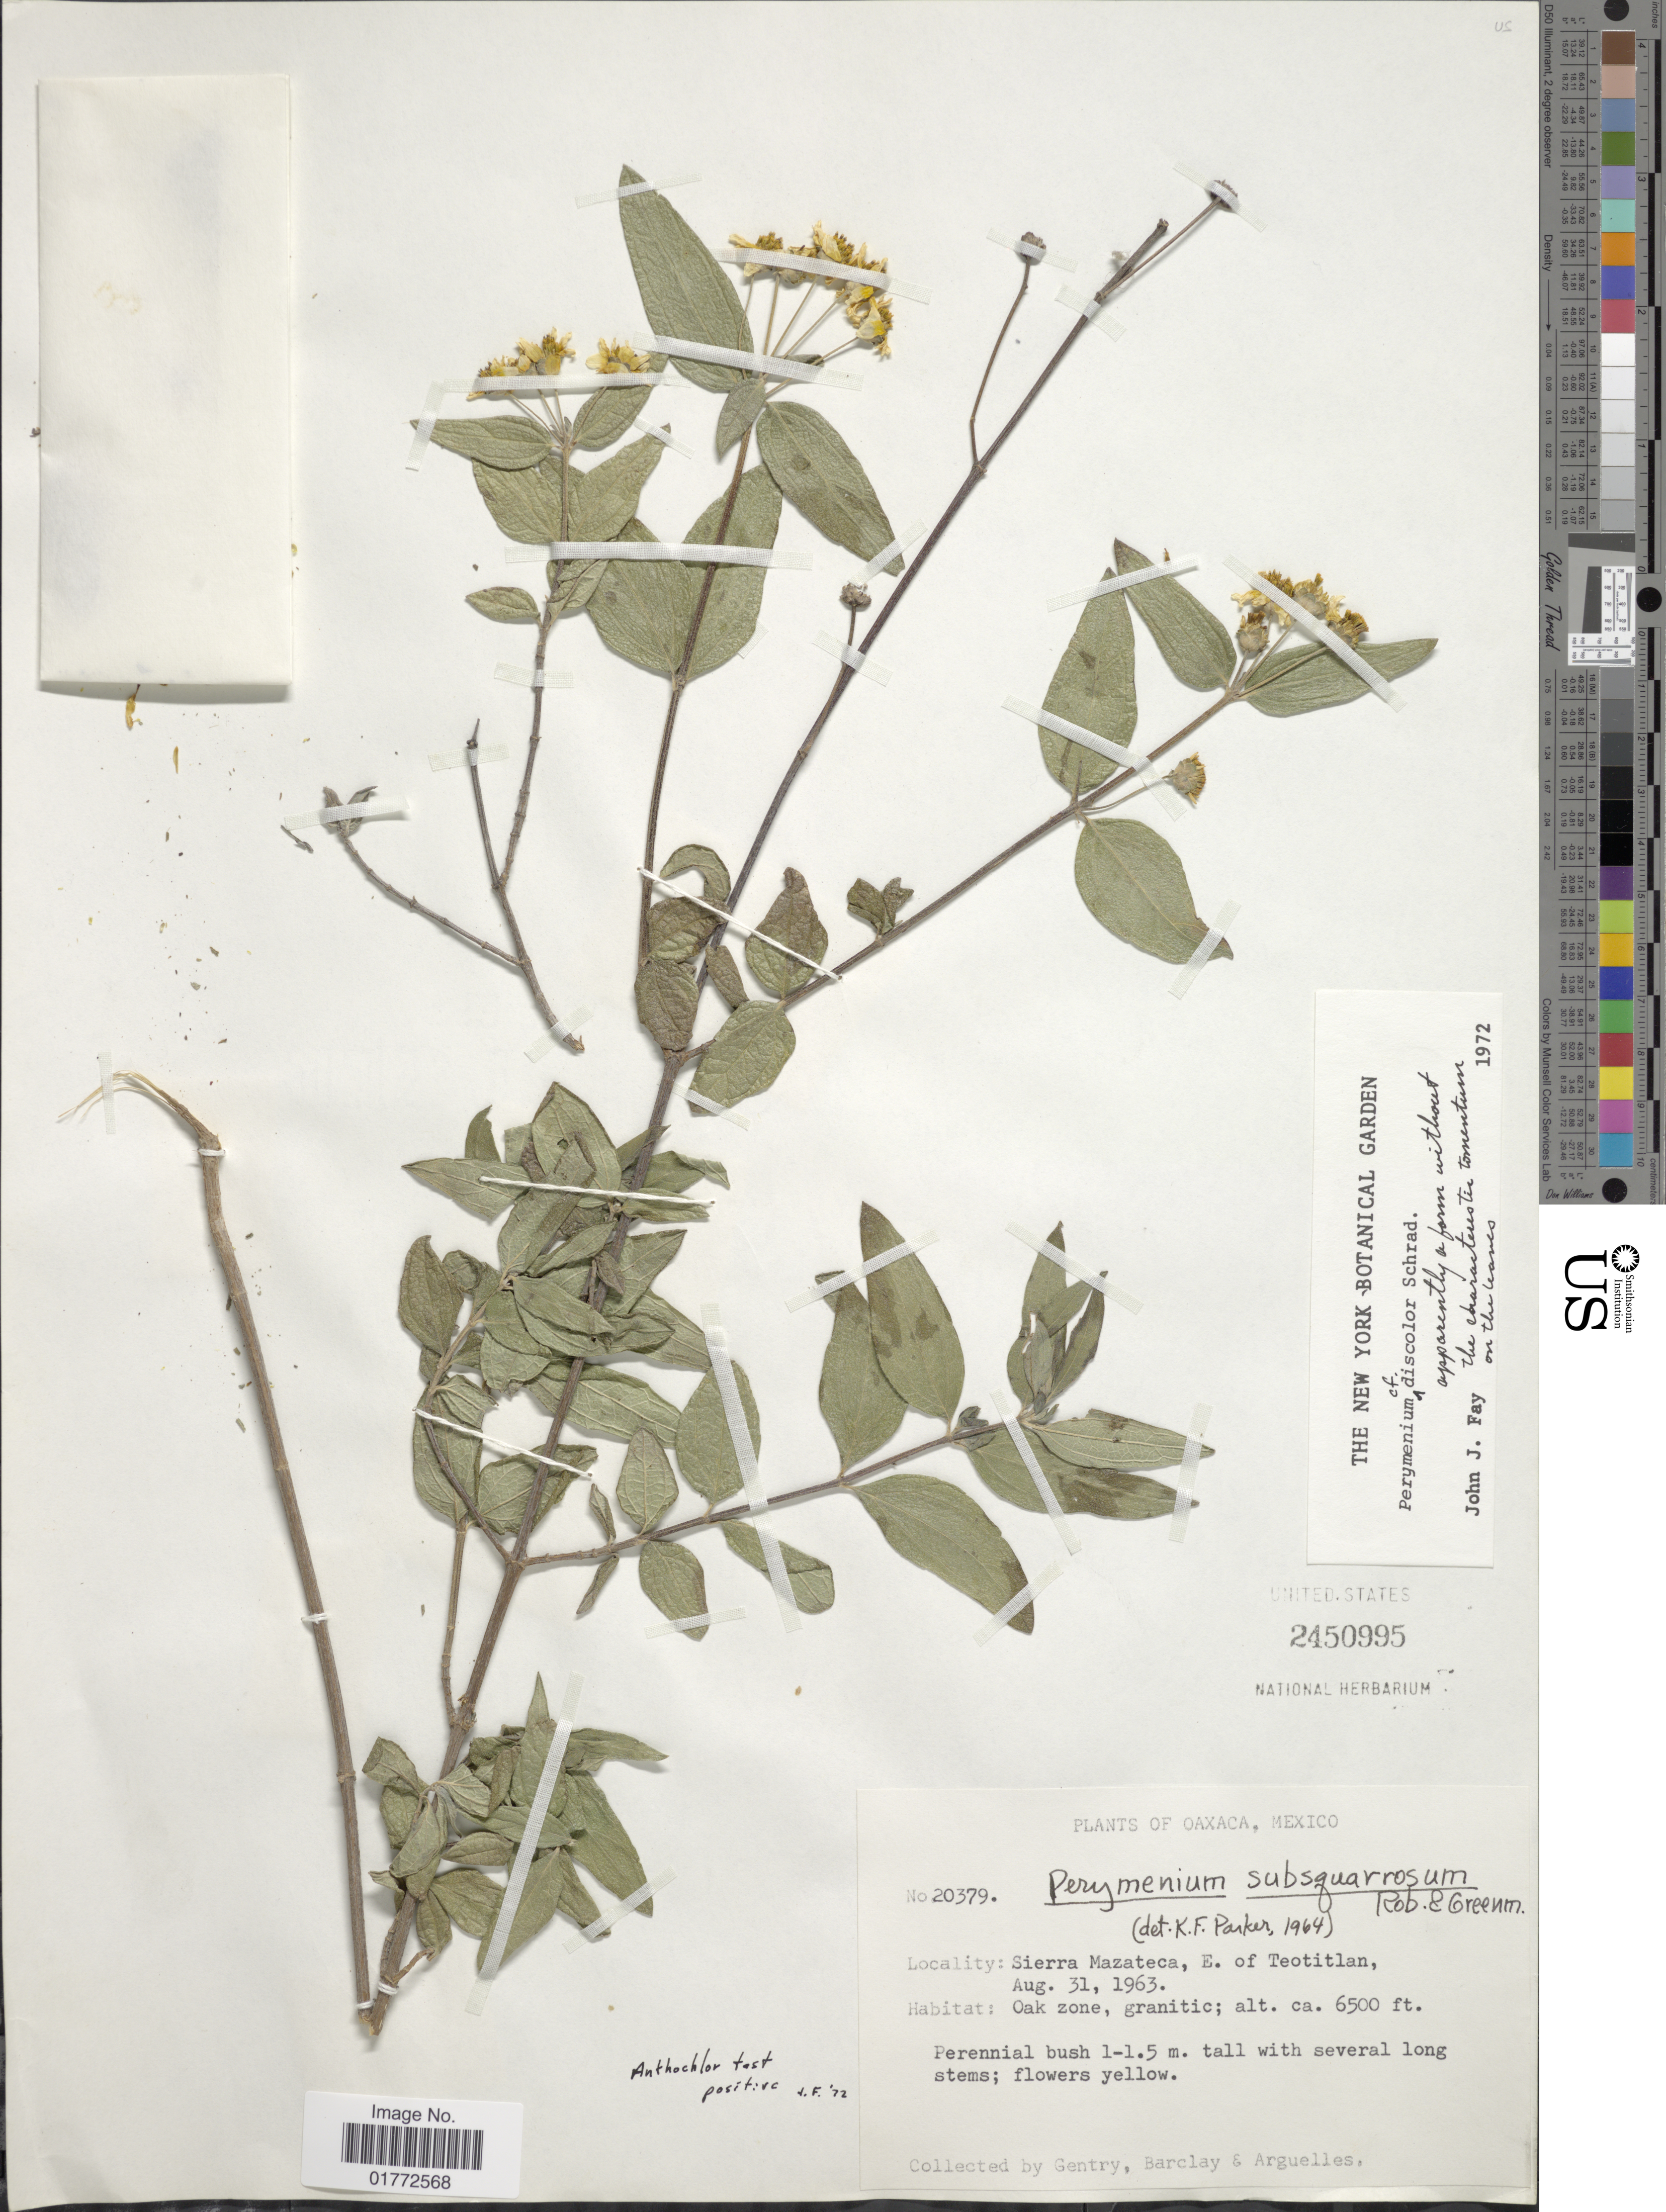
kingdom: Plantae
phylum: Tracheophyta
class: Magnoliopsida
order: Asterales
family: Asteraceae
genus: Perymenium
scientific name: Perymenium discolor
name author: Schrad.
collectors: Gentry, --, -- Barclay & Arguelles, --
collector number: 20379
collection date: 1963-08-31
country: Mexico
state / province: Oaxaca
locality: Sierra Mazateca, E. of Teotitlan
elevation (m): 1981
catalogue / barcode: US 2450995